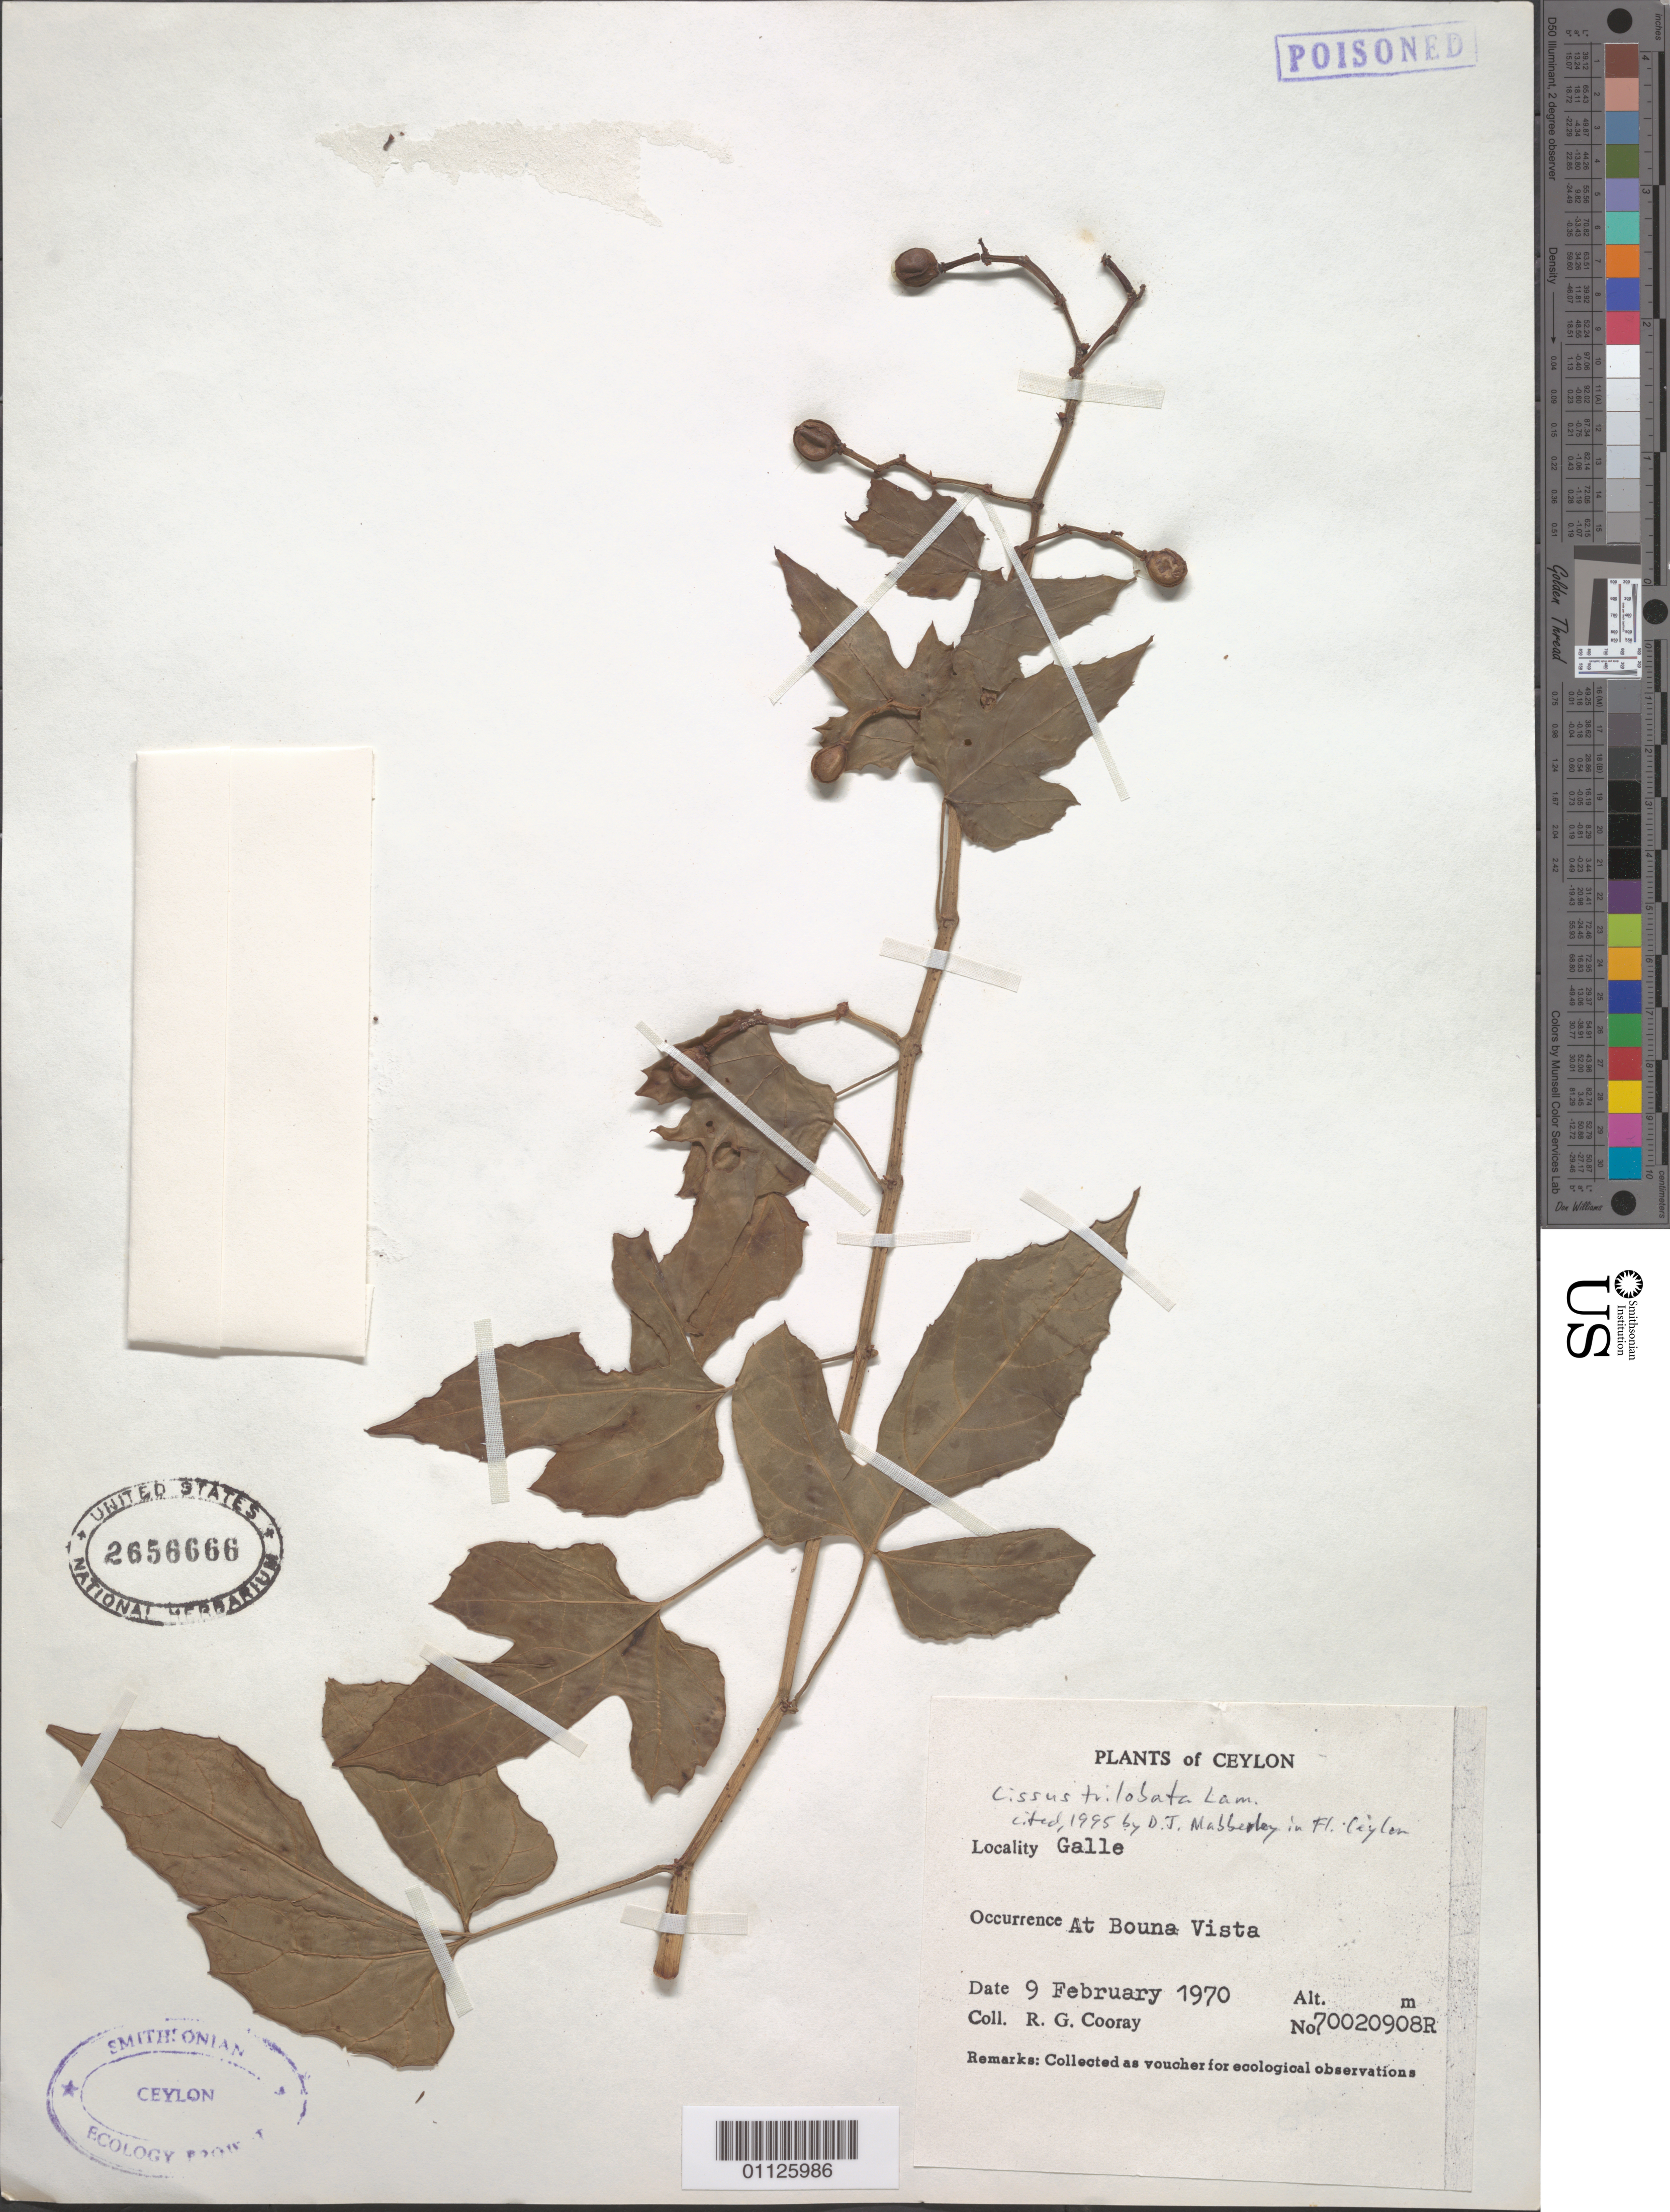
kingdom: Plantae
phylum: Tracheophyta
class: Magnoliopsida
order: Vitales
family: Vitaceae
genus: Cissus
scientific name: Cissus trilobata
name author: Lam.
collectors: R. Cooray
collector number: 70020908 R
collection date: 1970-02-09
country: Sri Lanka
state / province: Southern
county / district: Galle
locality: Buona Vista.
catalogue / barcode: US 2656666